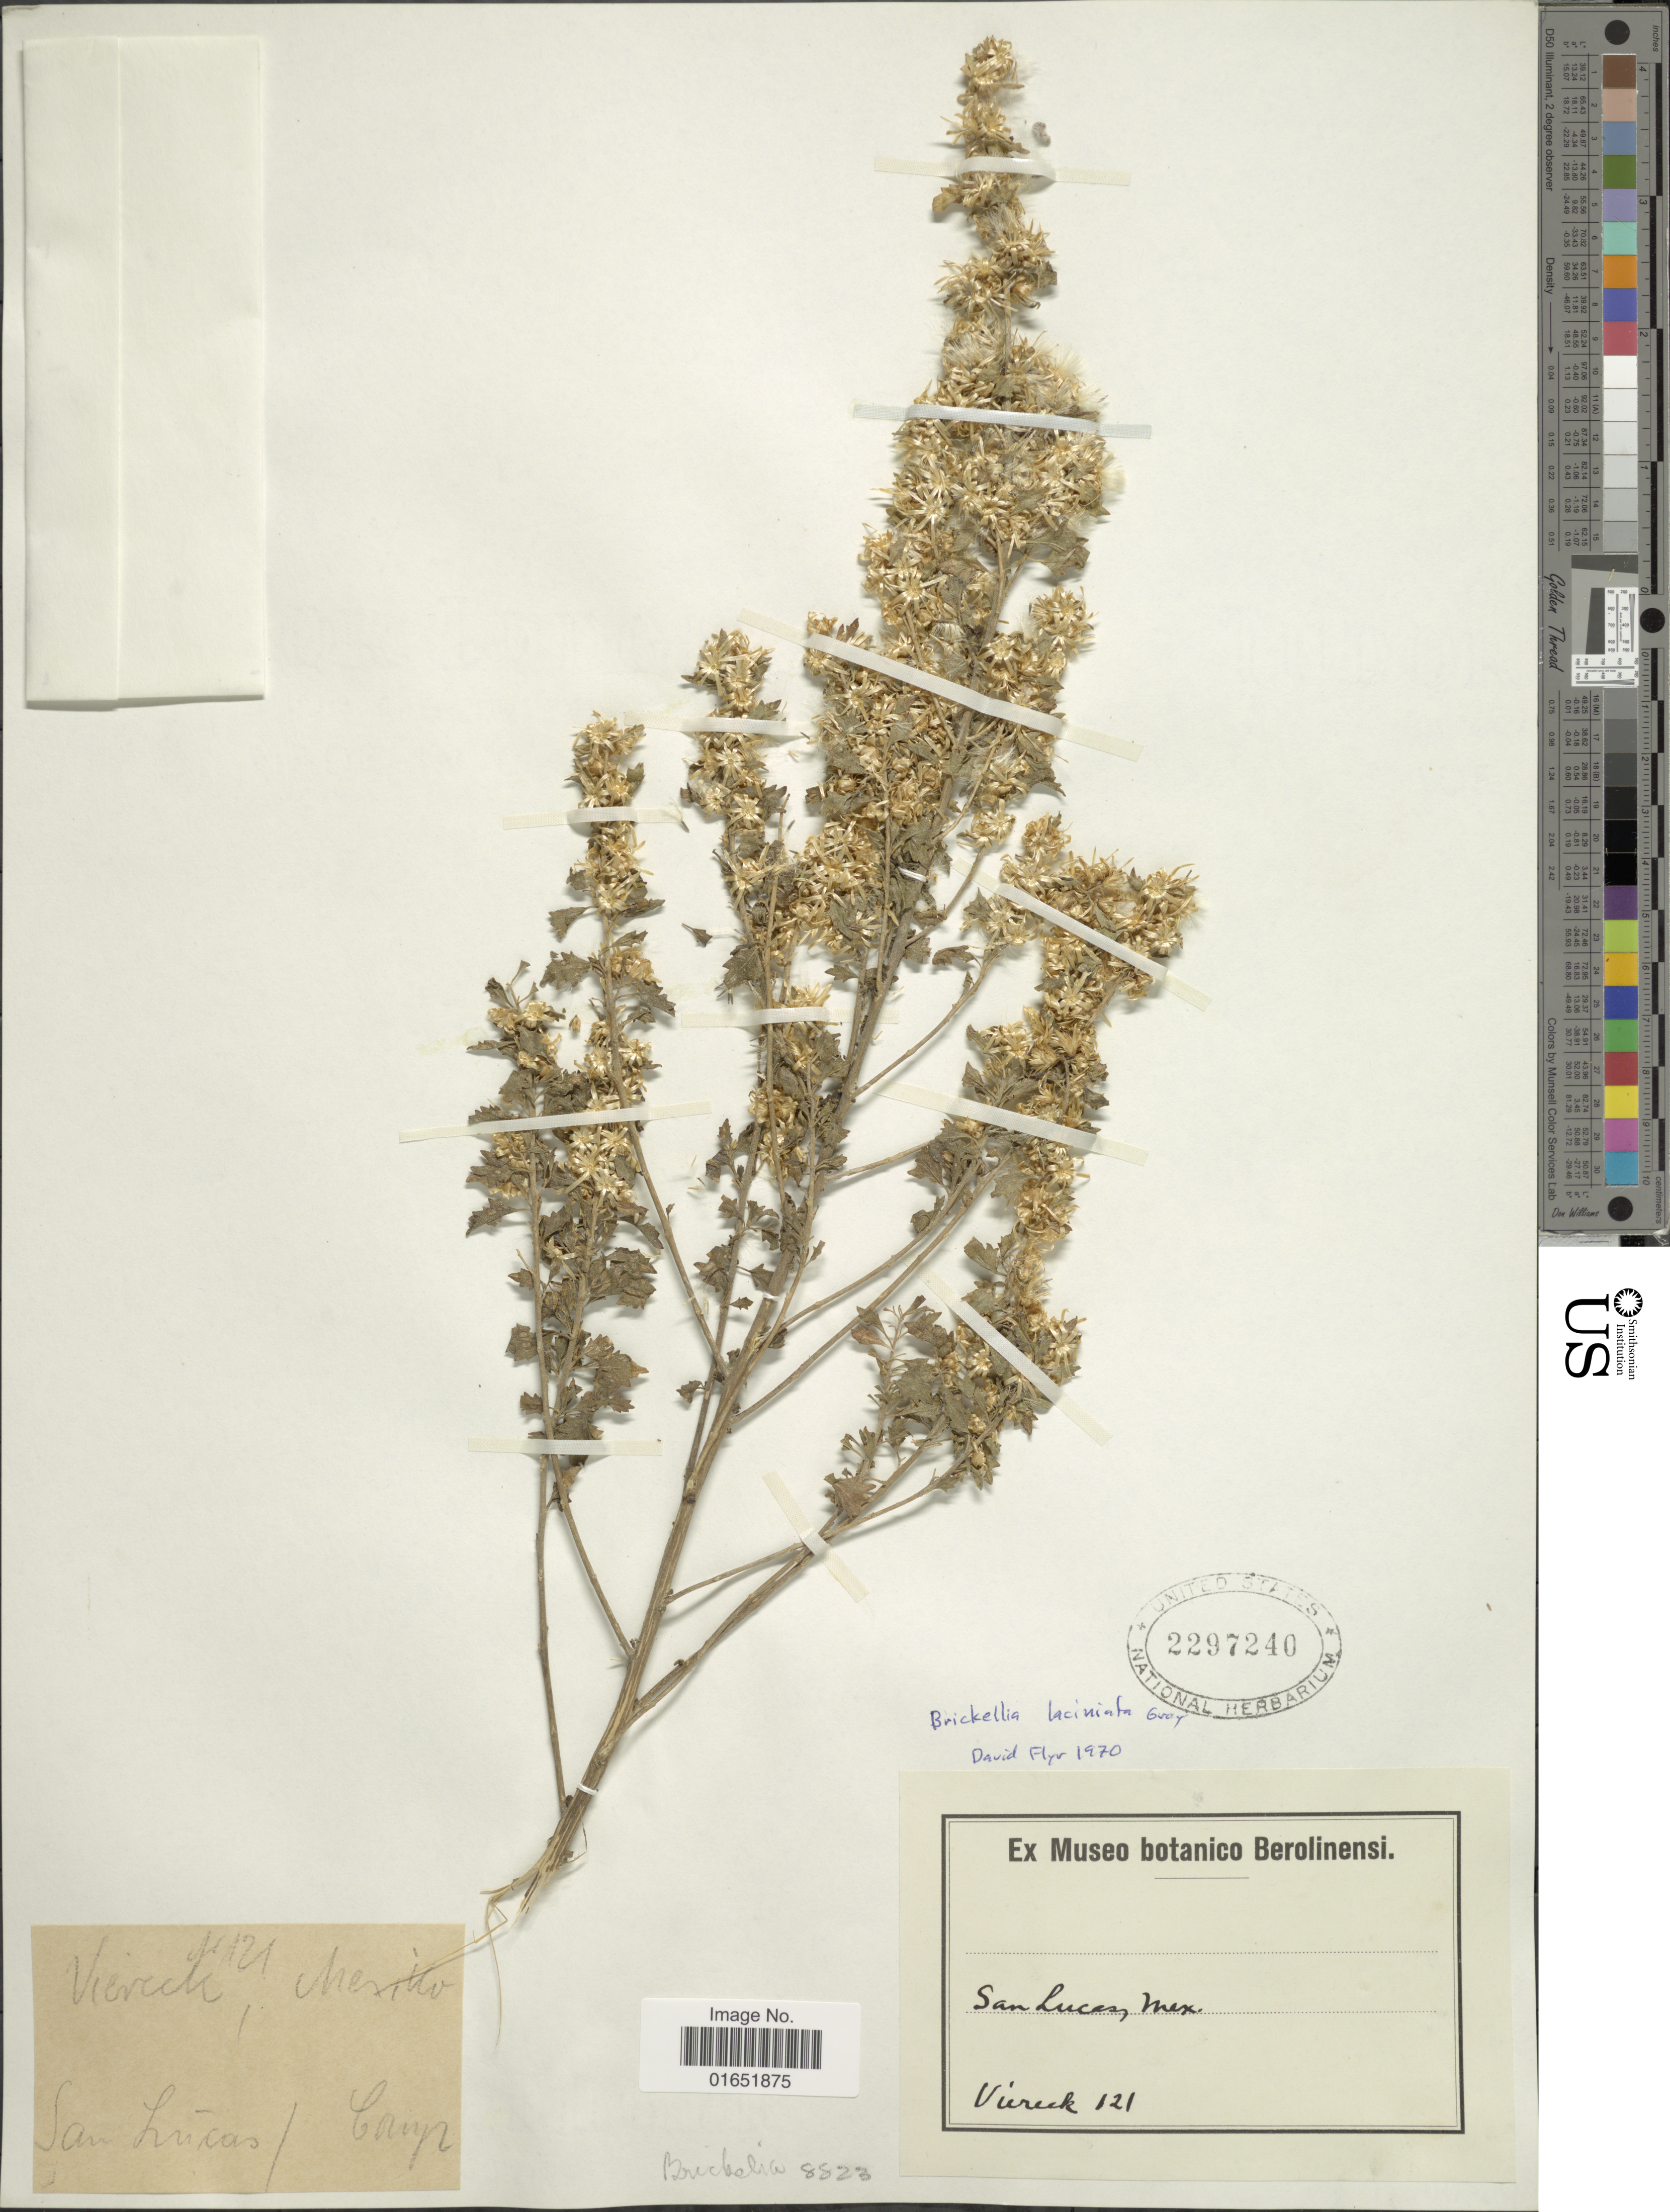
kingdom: Plantae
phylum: Tracheophyta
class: Magnoliopsida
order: Asterales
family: Asteraceae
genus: Brickellia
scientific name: Brickellia laciniata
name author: A. Gray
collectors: -. Viereck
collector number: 121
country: Mexico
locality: San Lucas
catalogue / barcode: US 2297240